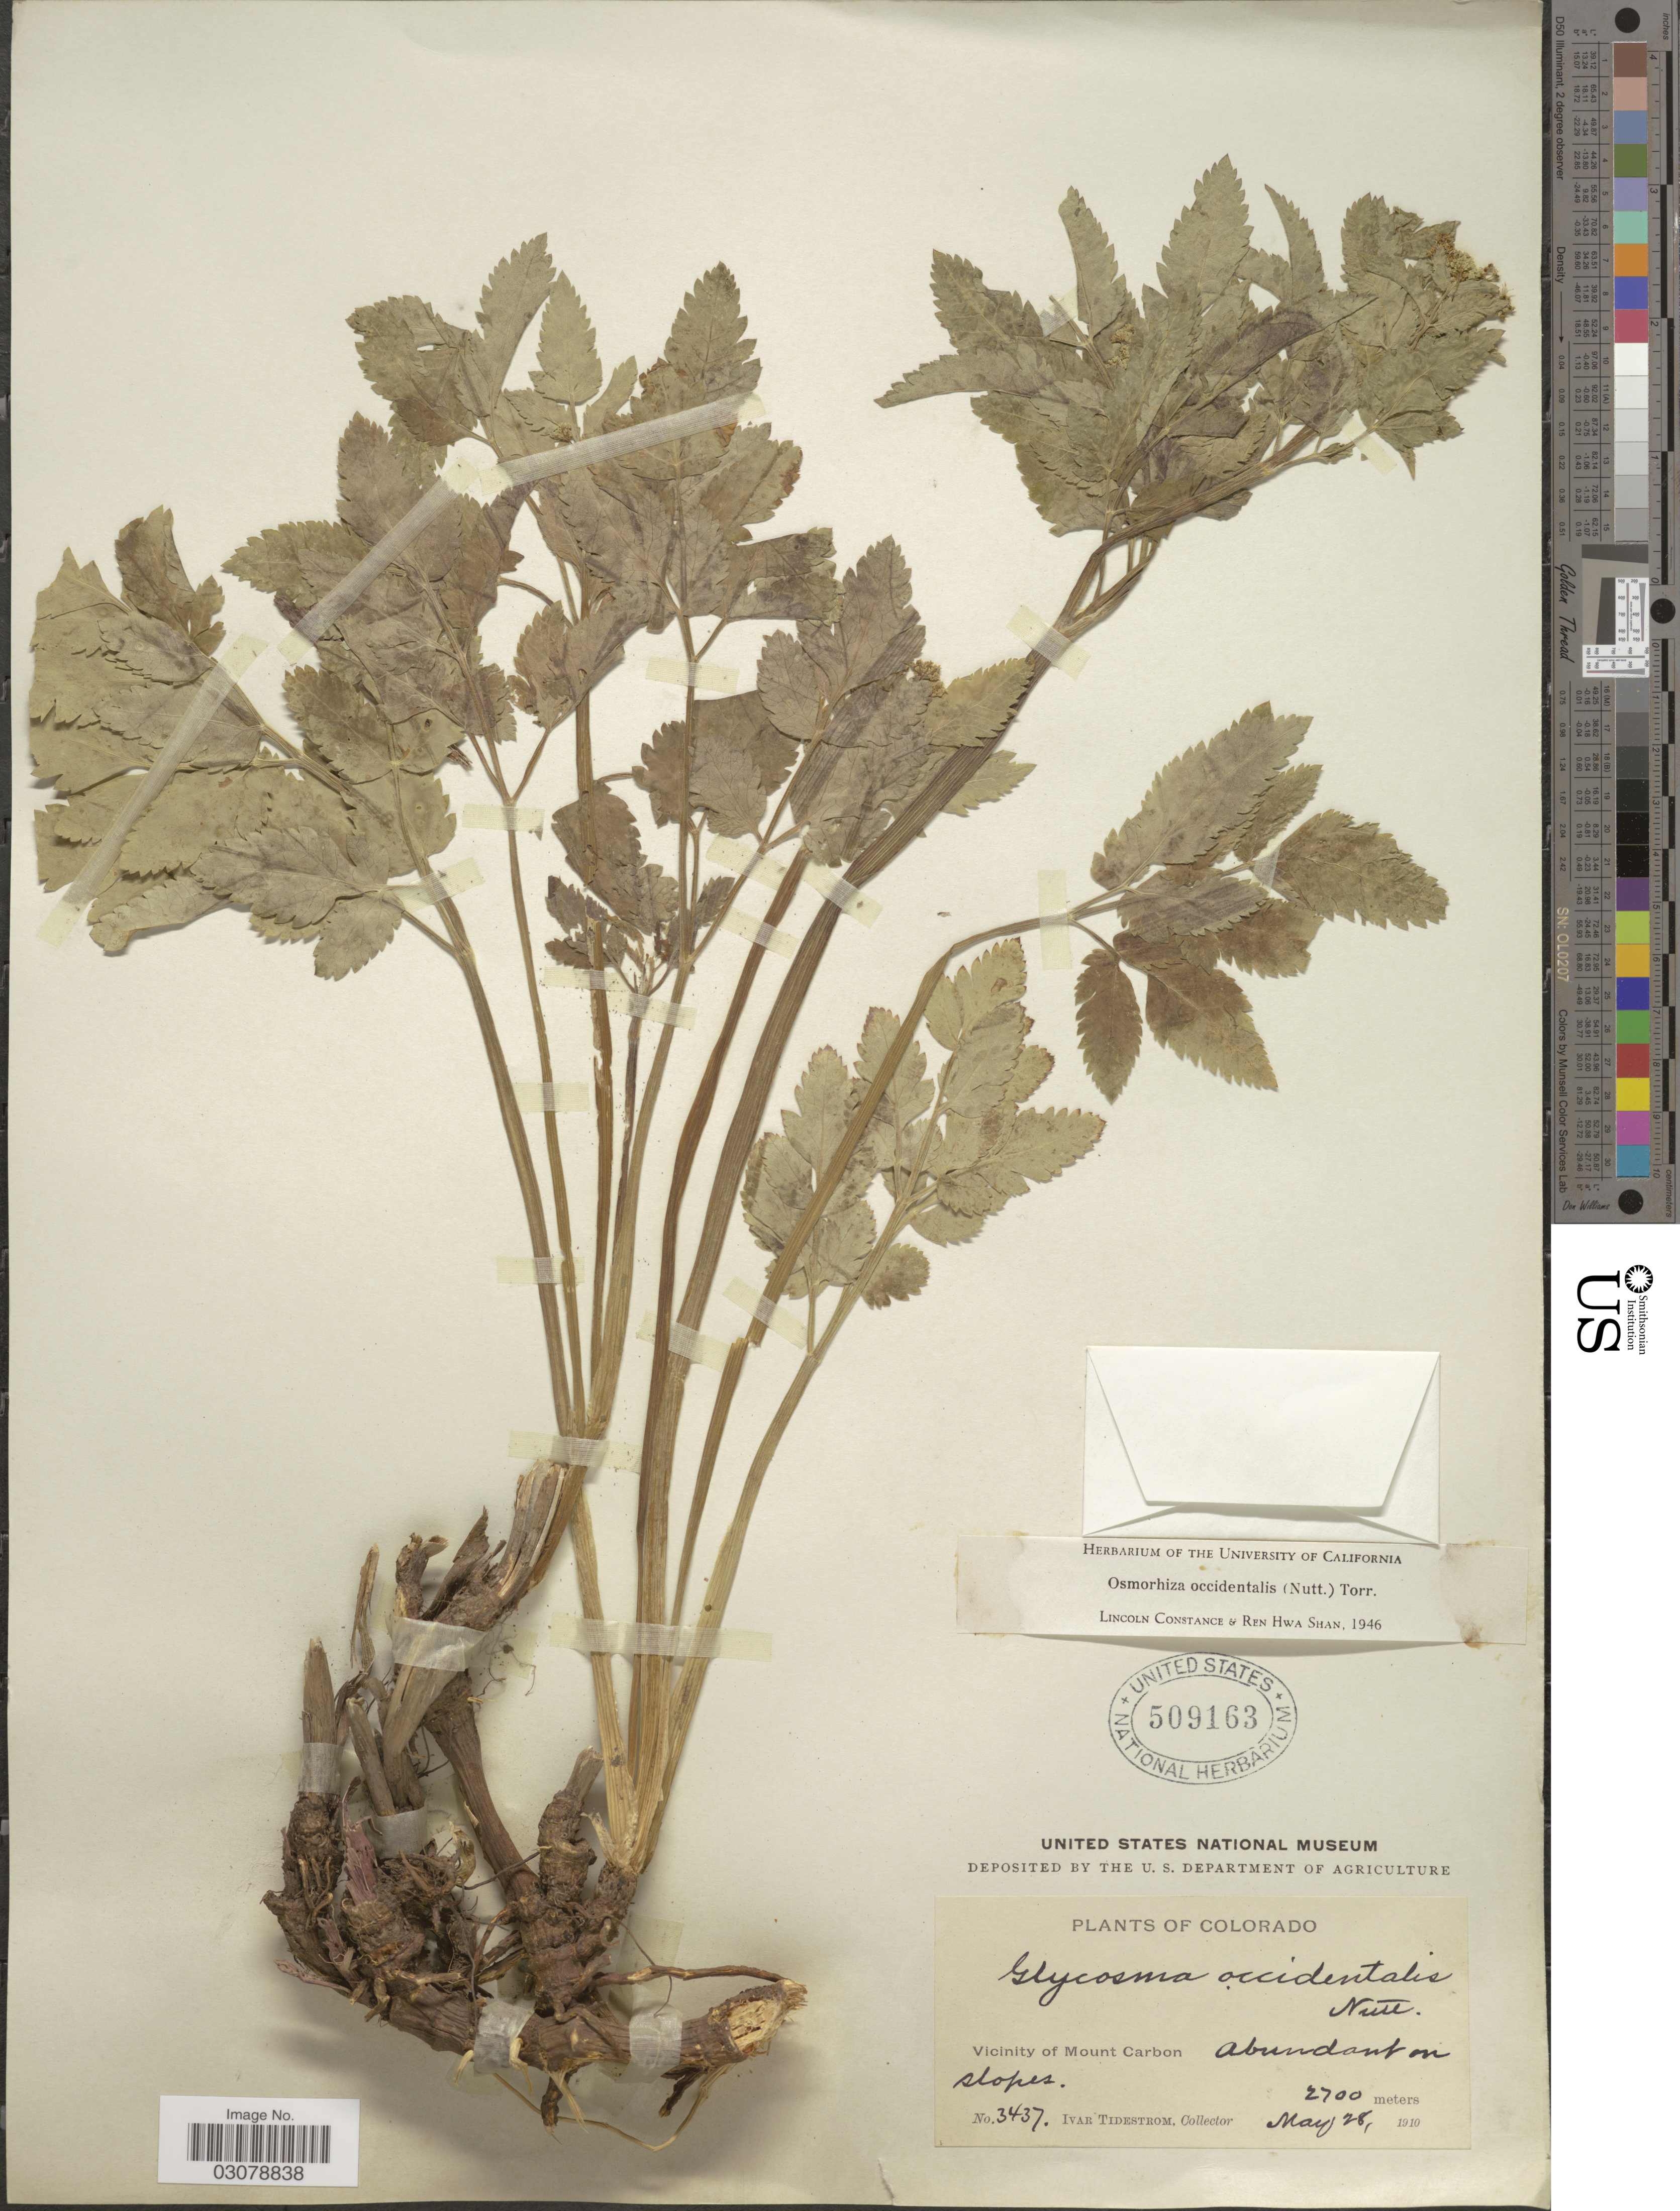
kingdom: Plantae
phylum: Tracheophyta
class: Magnoliopsida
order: Apiales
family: Apiaceae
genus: Osmorhiza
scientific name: Osmorhiza occidentalis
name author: (Nutt.) Torr.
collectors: I. F. Tidestrom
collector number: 3437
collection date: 1910-05-28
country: United States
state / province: Colorado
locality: Vicinity of Mount Carbon, abundant on slopes.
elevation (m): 2700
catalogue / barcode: US 509163